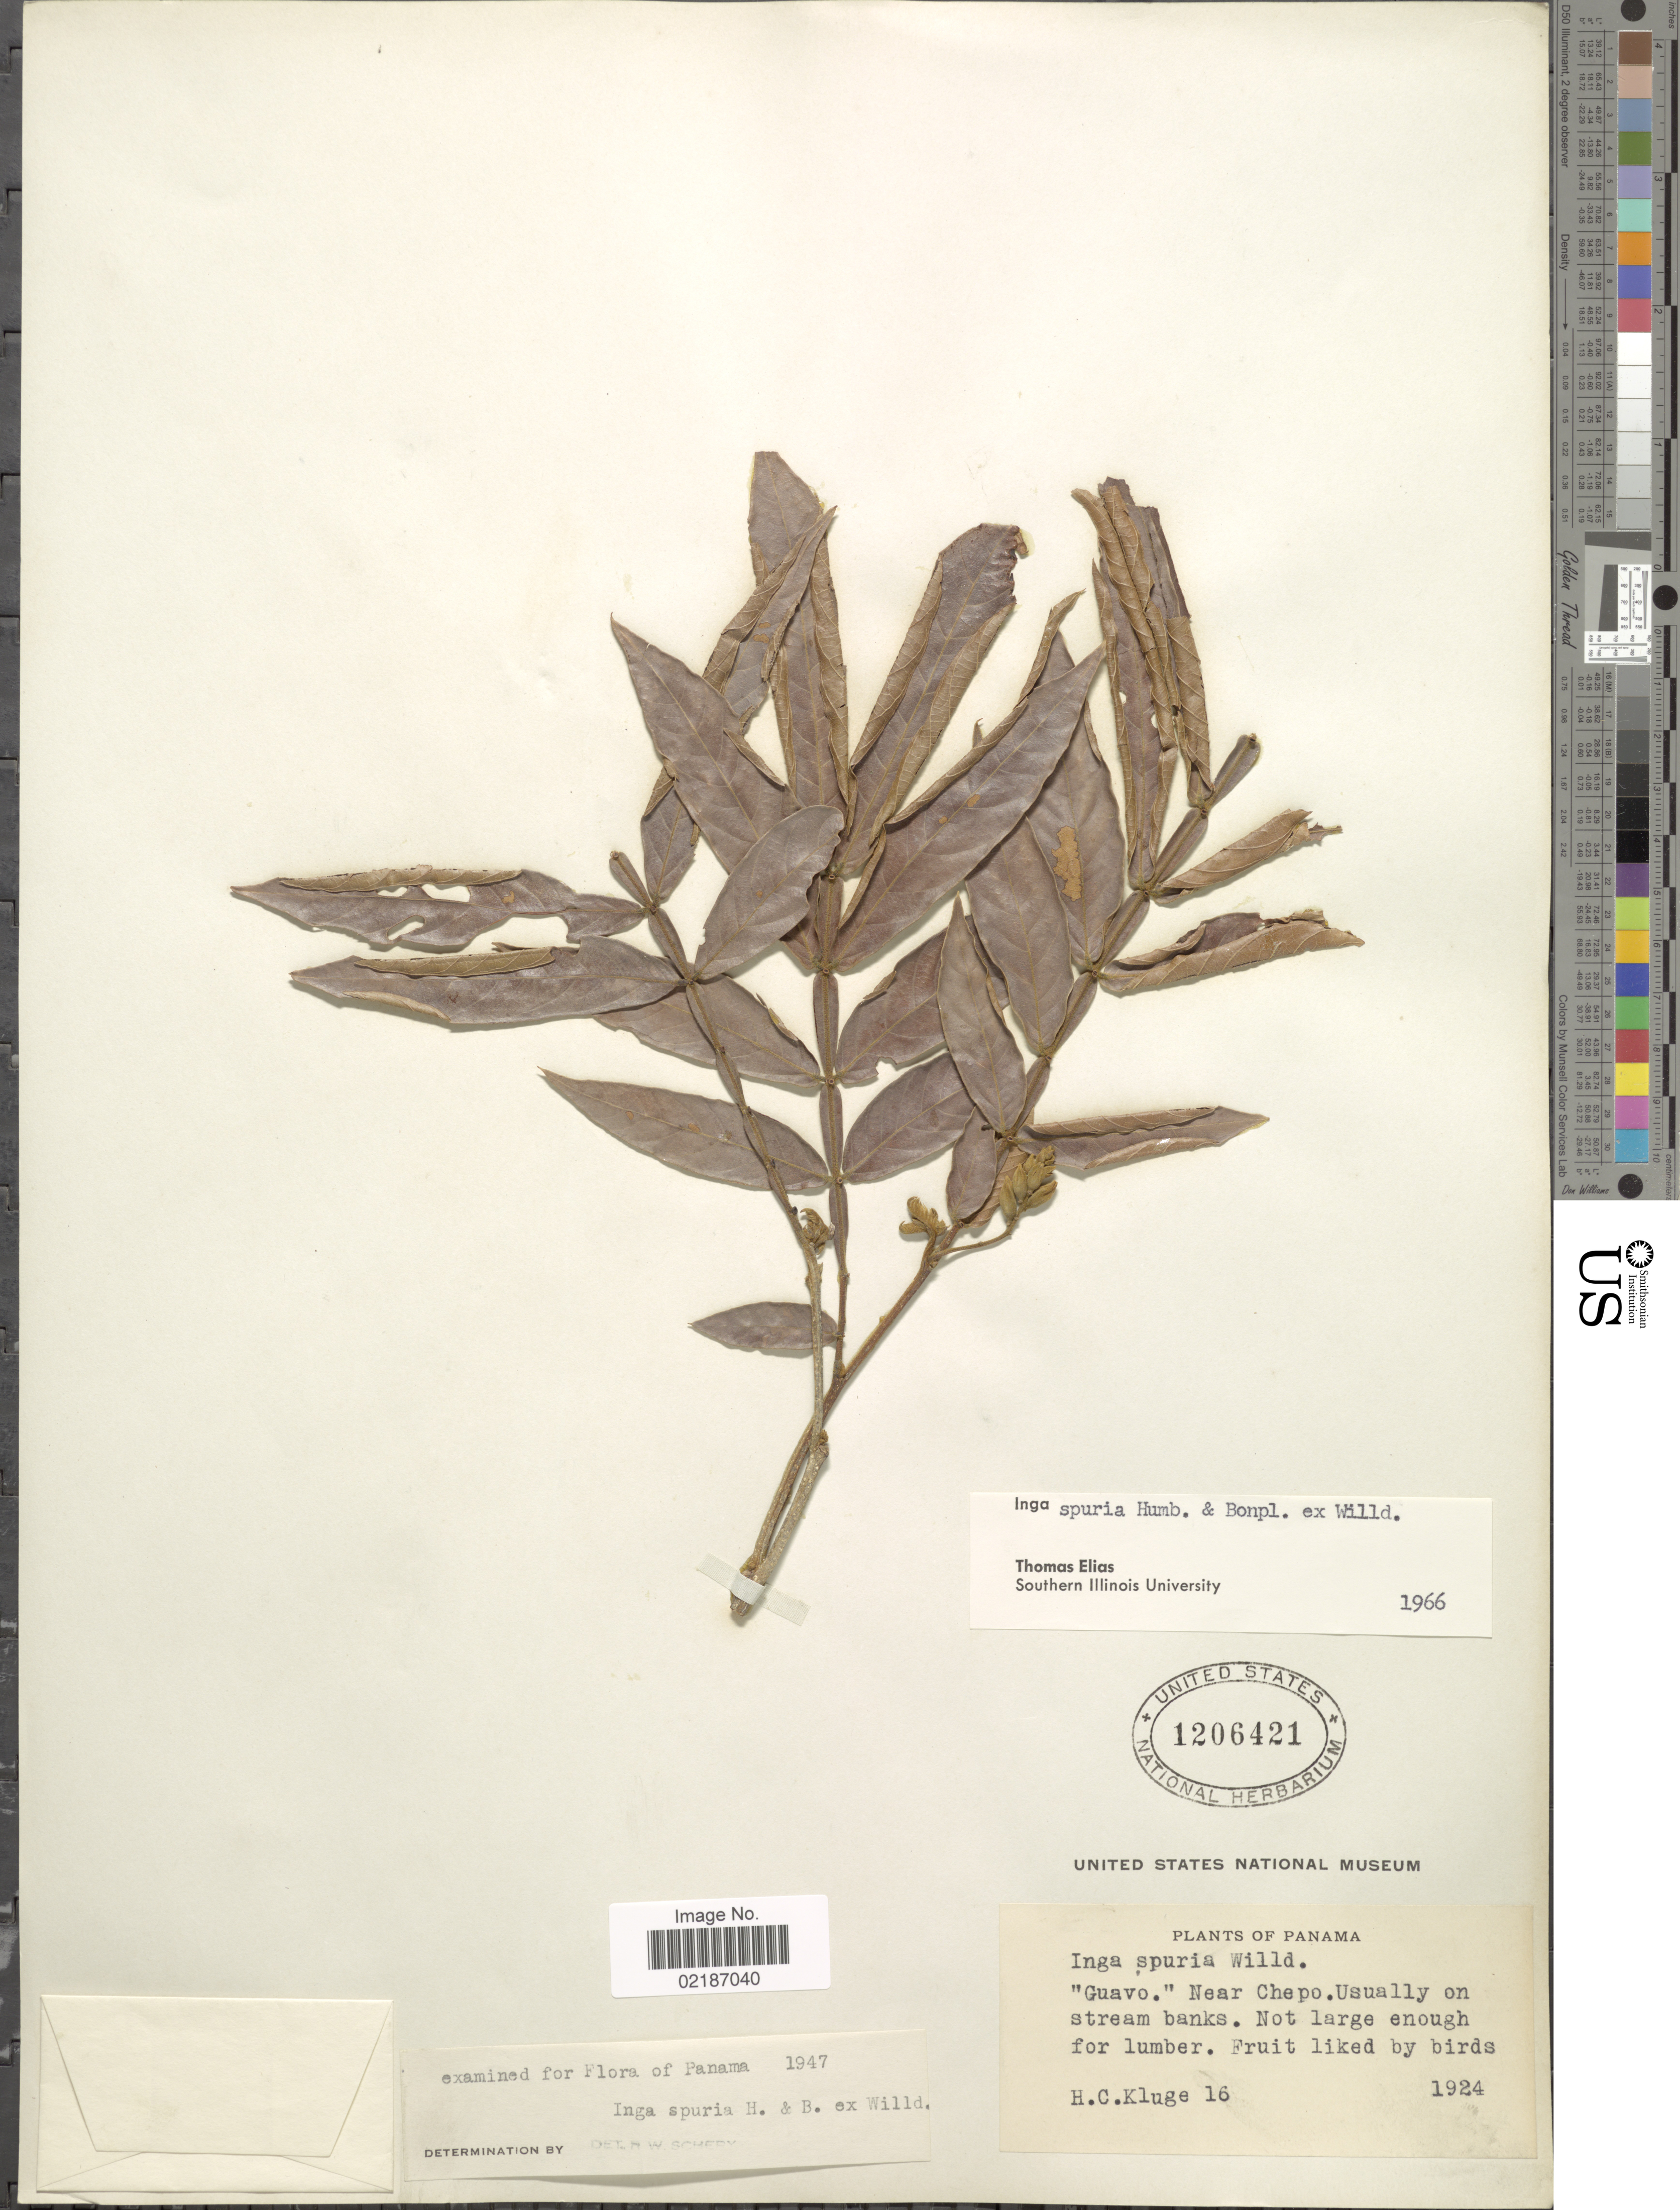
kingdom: Plantae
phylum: Tracheophyta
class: Magnoliopsida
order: Fabales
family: Fabaceae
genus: Inga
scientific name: Inga vera subsp. vera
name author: Willd.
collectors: H. C. Kluge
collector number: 16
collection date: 1924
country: Panama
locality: Near Chepo, usually on stream banks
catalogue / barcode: US 1206421